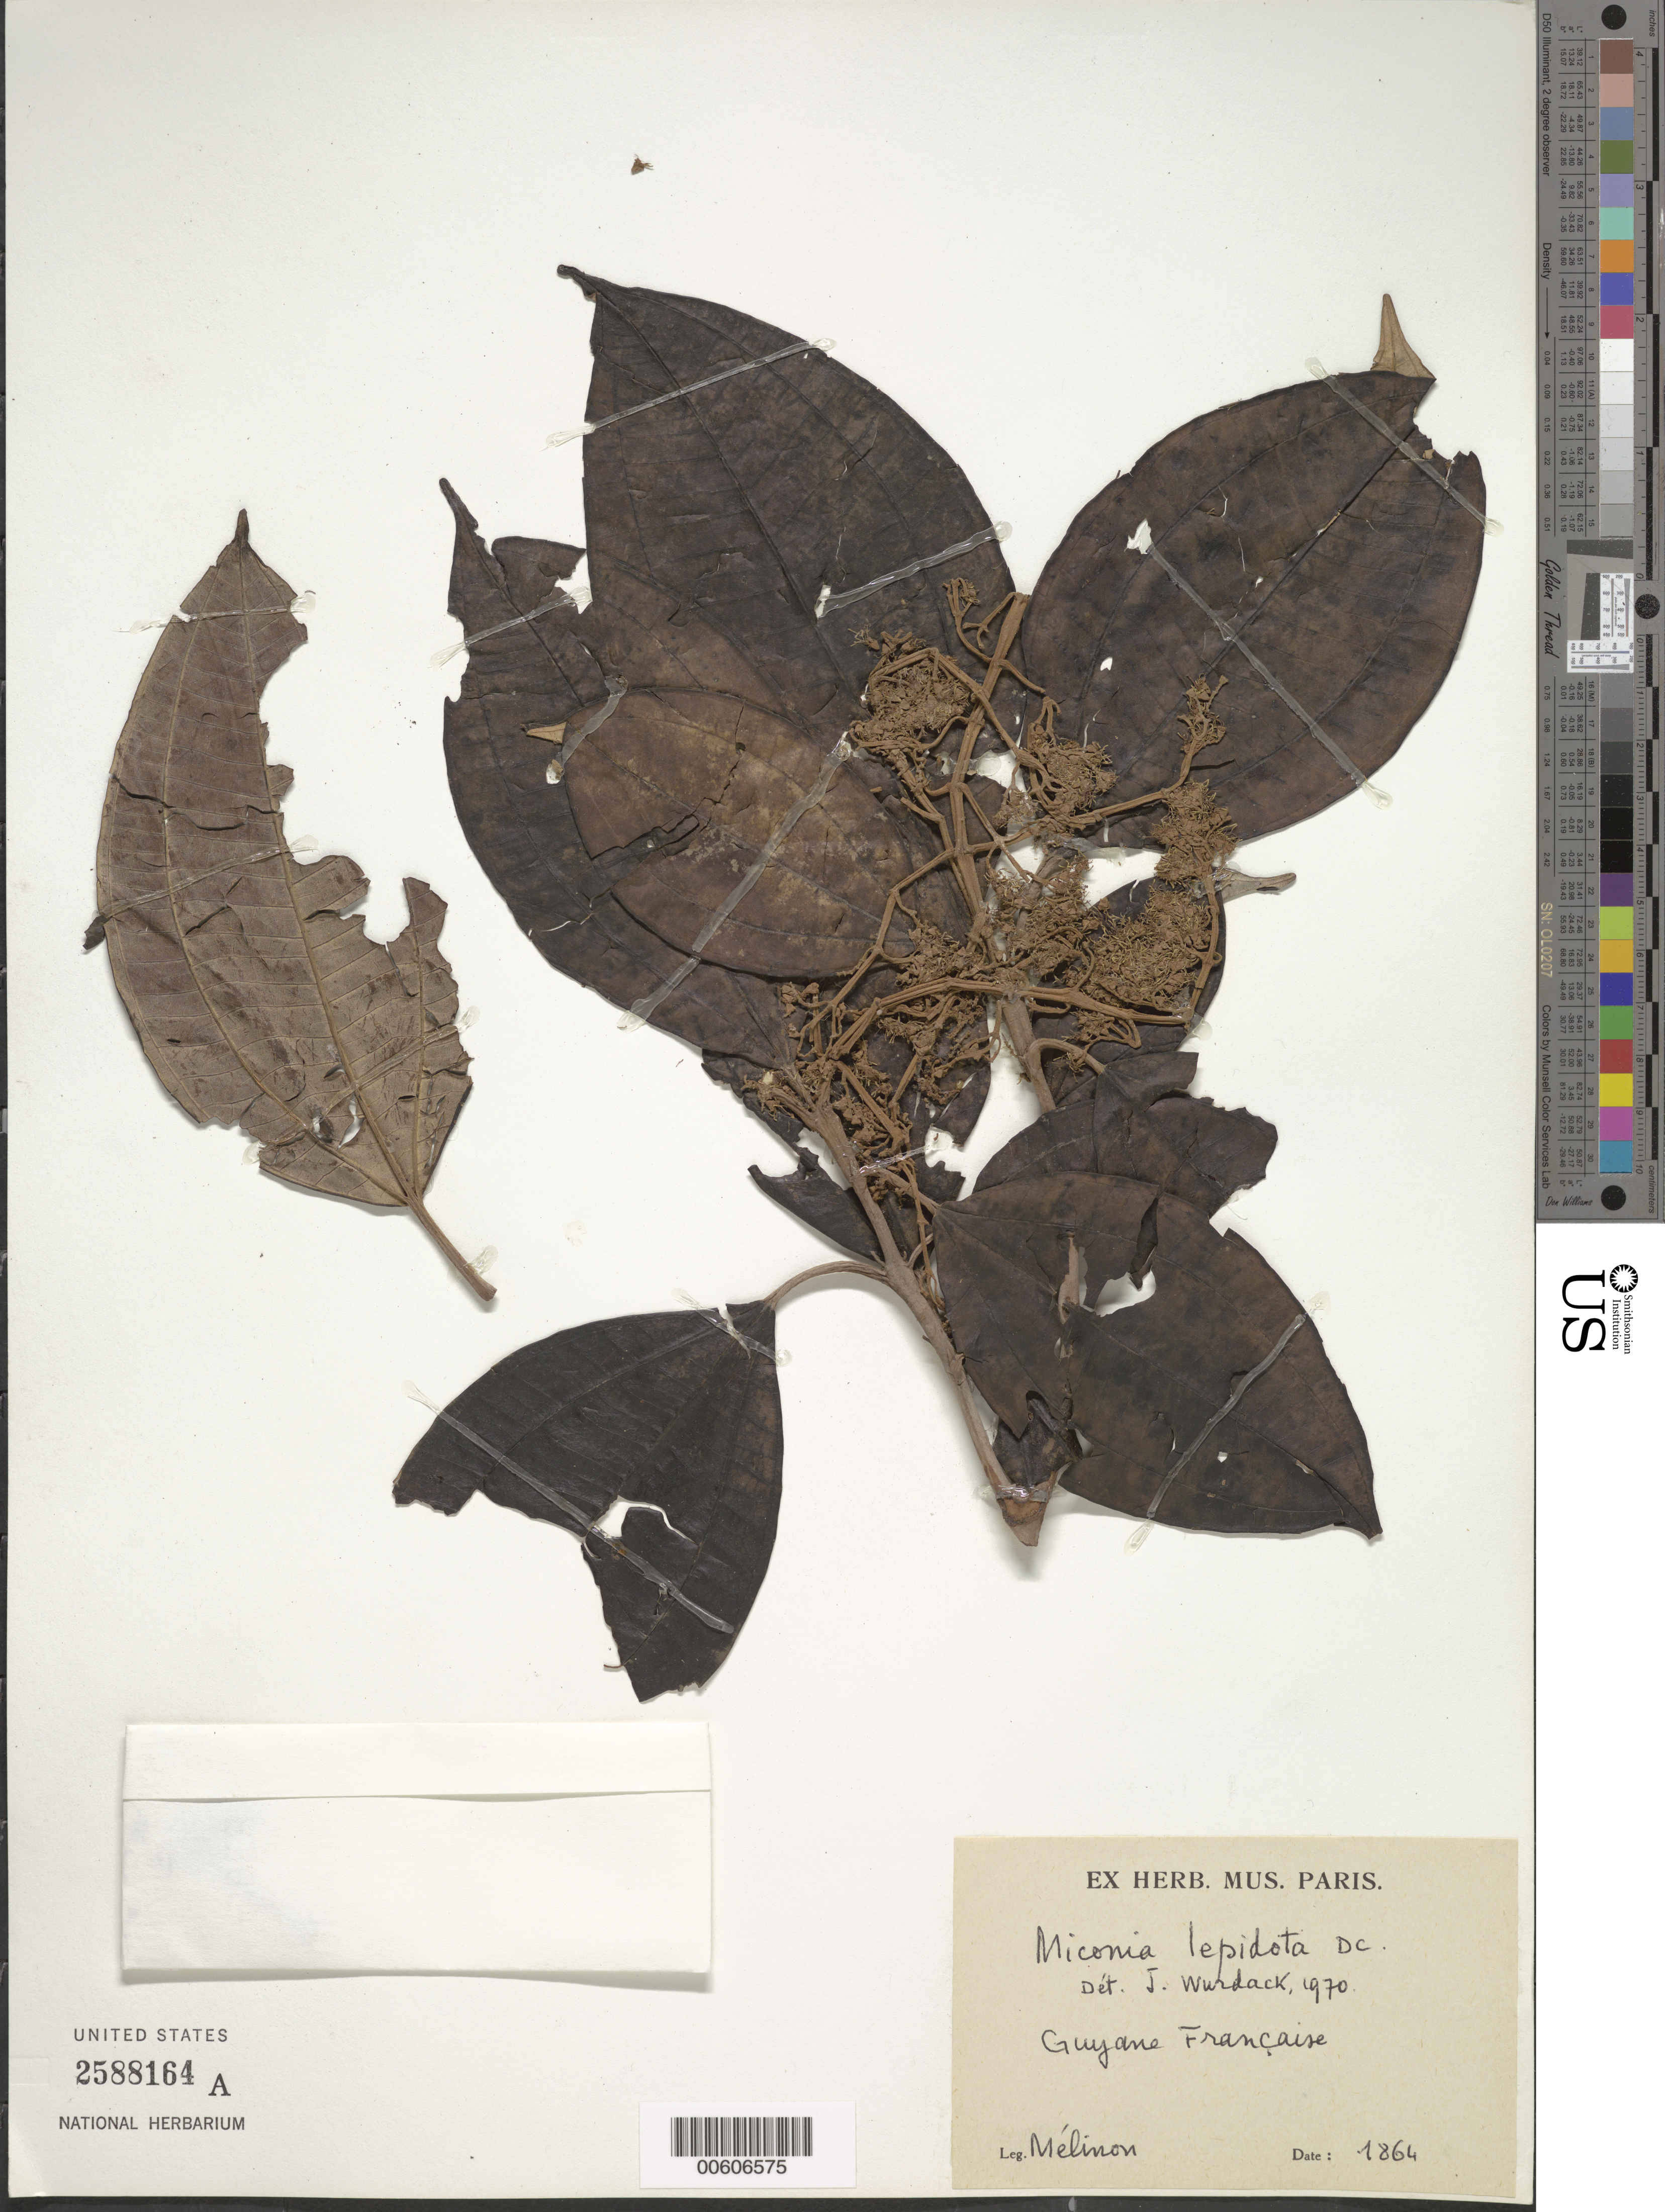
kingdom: Plantae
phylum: Tracheophyta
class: Magnoliopsida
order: Myrtales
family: Melastomataceae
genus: Miconia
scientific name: Miconia lepidota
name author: Schrank & Mart. ex DC.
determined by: Wurdack, John J., (US), US (UNITED STATES)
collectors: E. Mélinon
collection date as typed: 1864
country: French Guiana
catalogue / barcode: US 2588164A